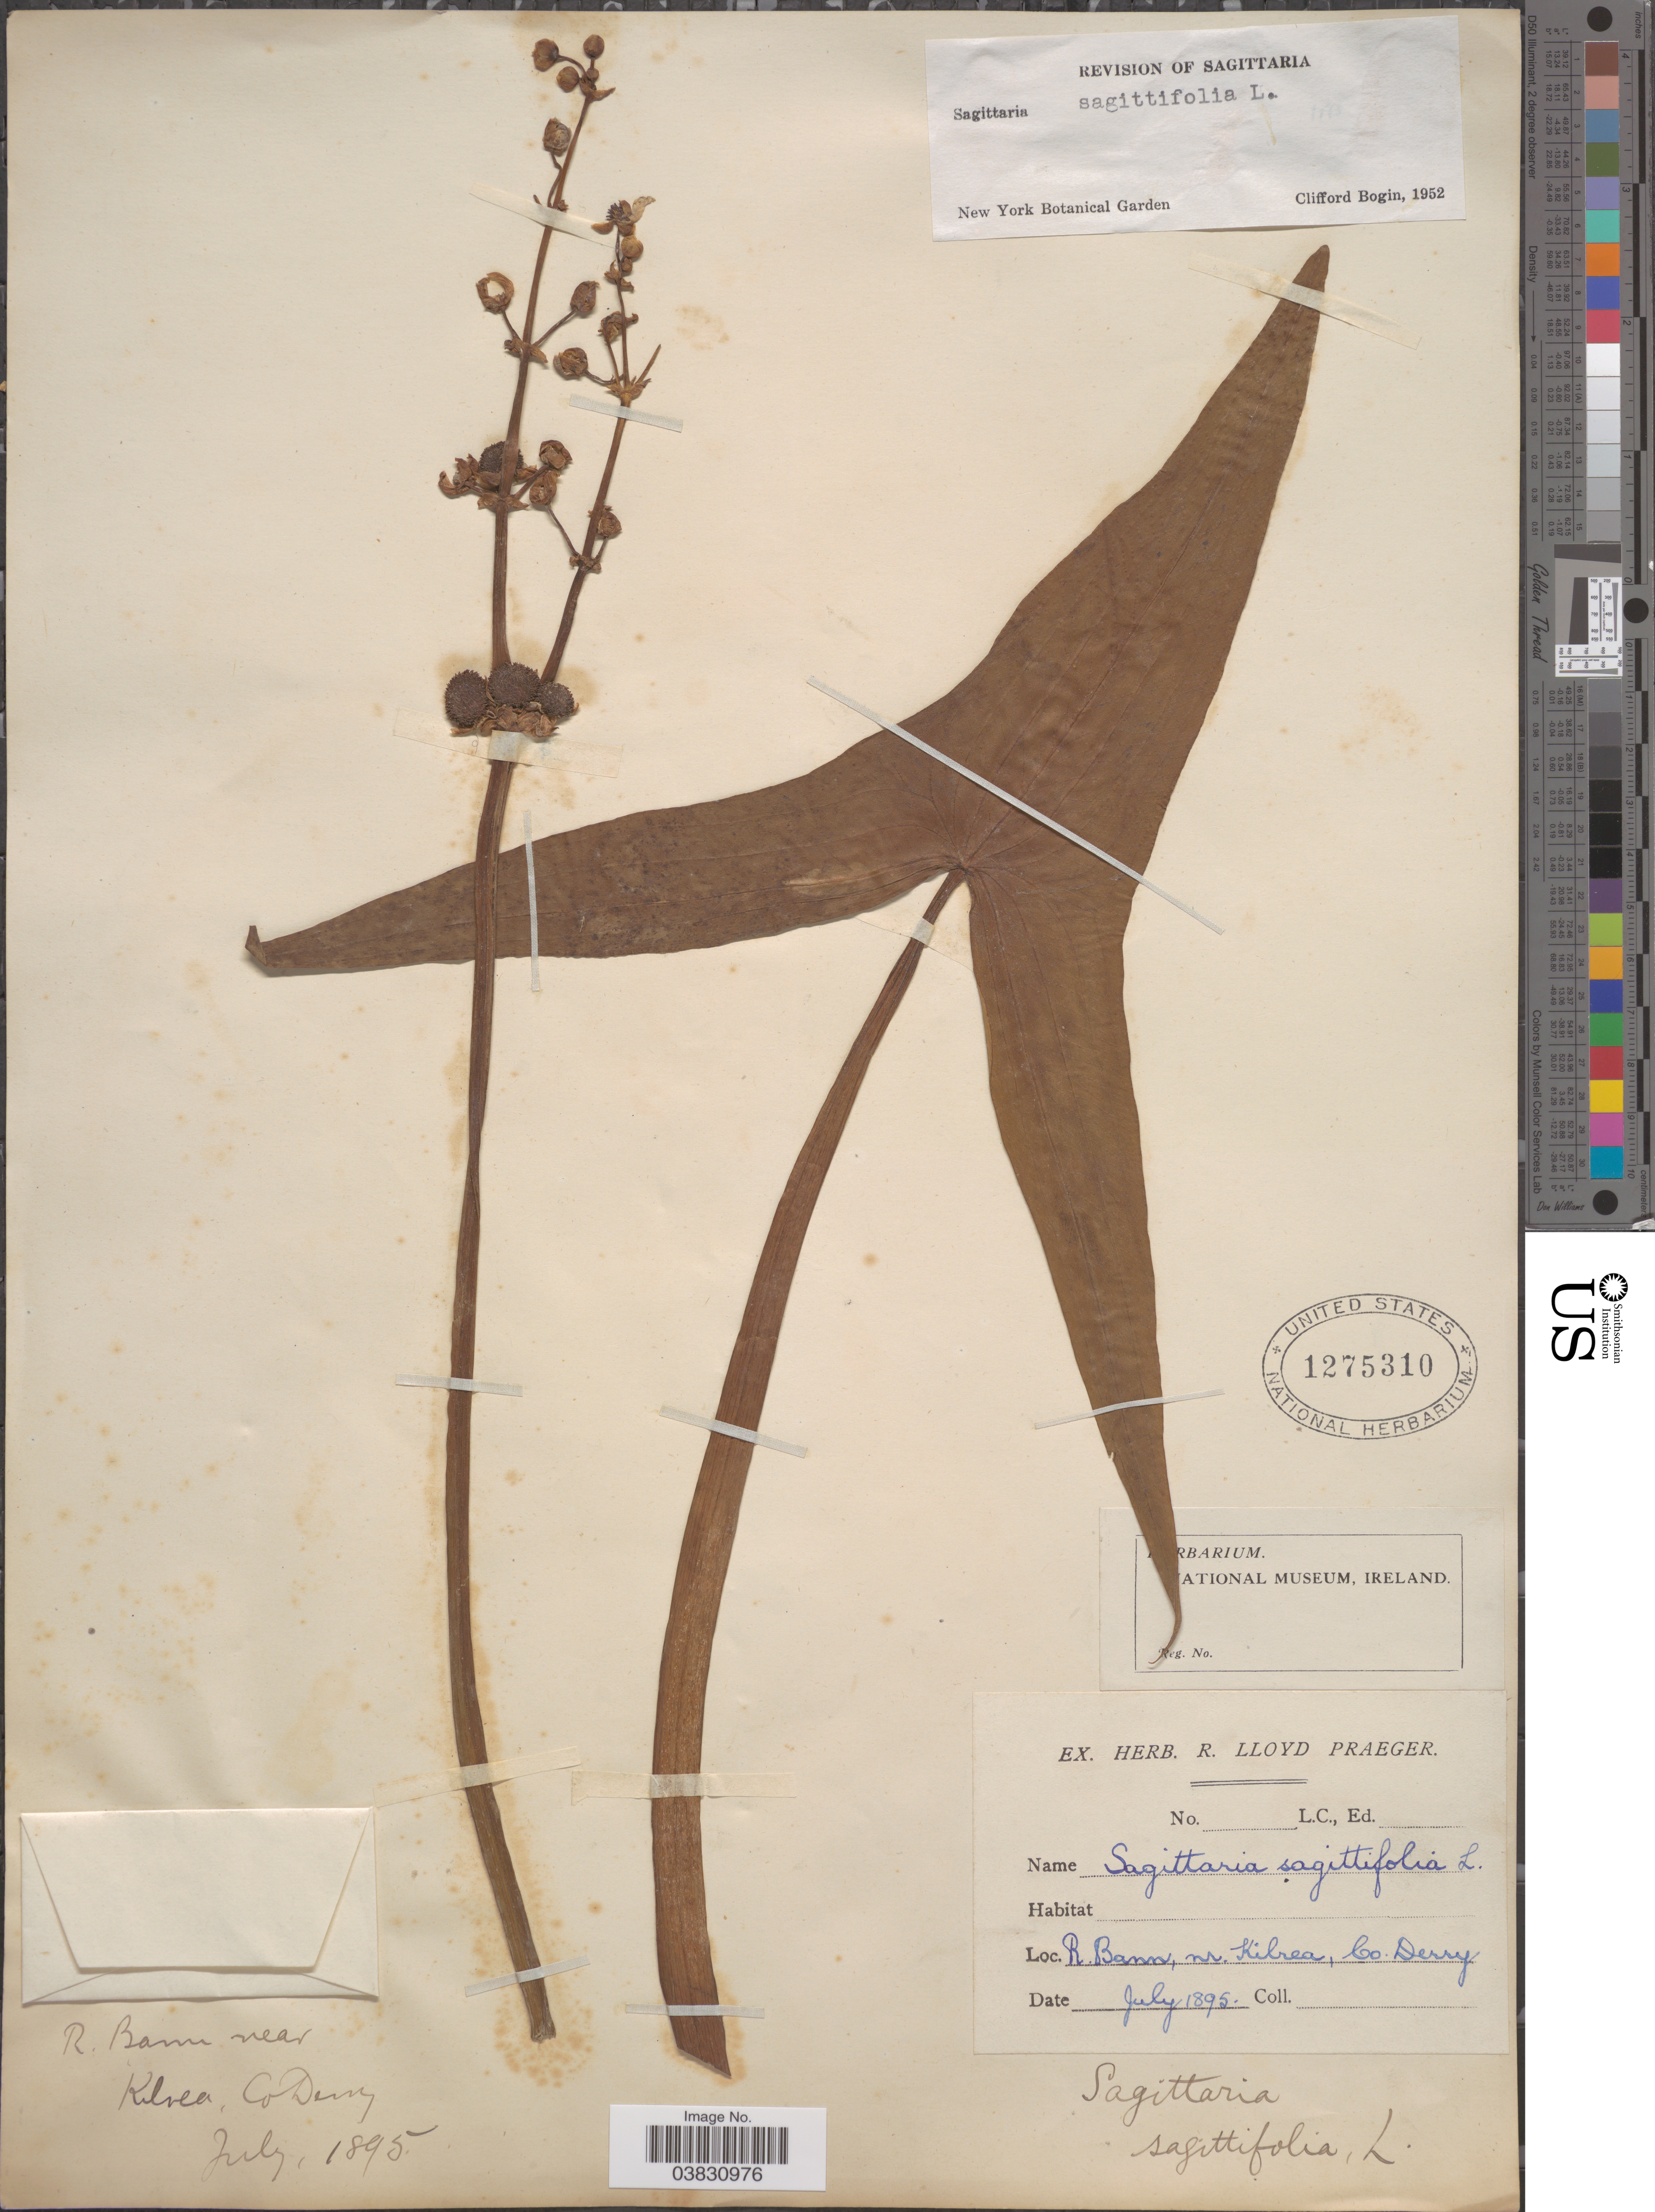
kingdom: Plantae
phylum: Tracheophyta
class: Liliopsida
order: Alismatales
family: Alismataceae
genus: Sagittaria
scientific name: Sagittaria sagittifolia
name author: L.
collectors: Ex herb. R. Lloyd Praeger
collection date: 1895-07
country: Ireland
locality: R. Bann, nr Kilrea, Co Derry.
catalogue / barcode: US 1275310